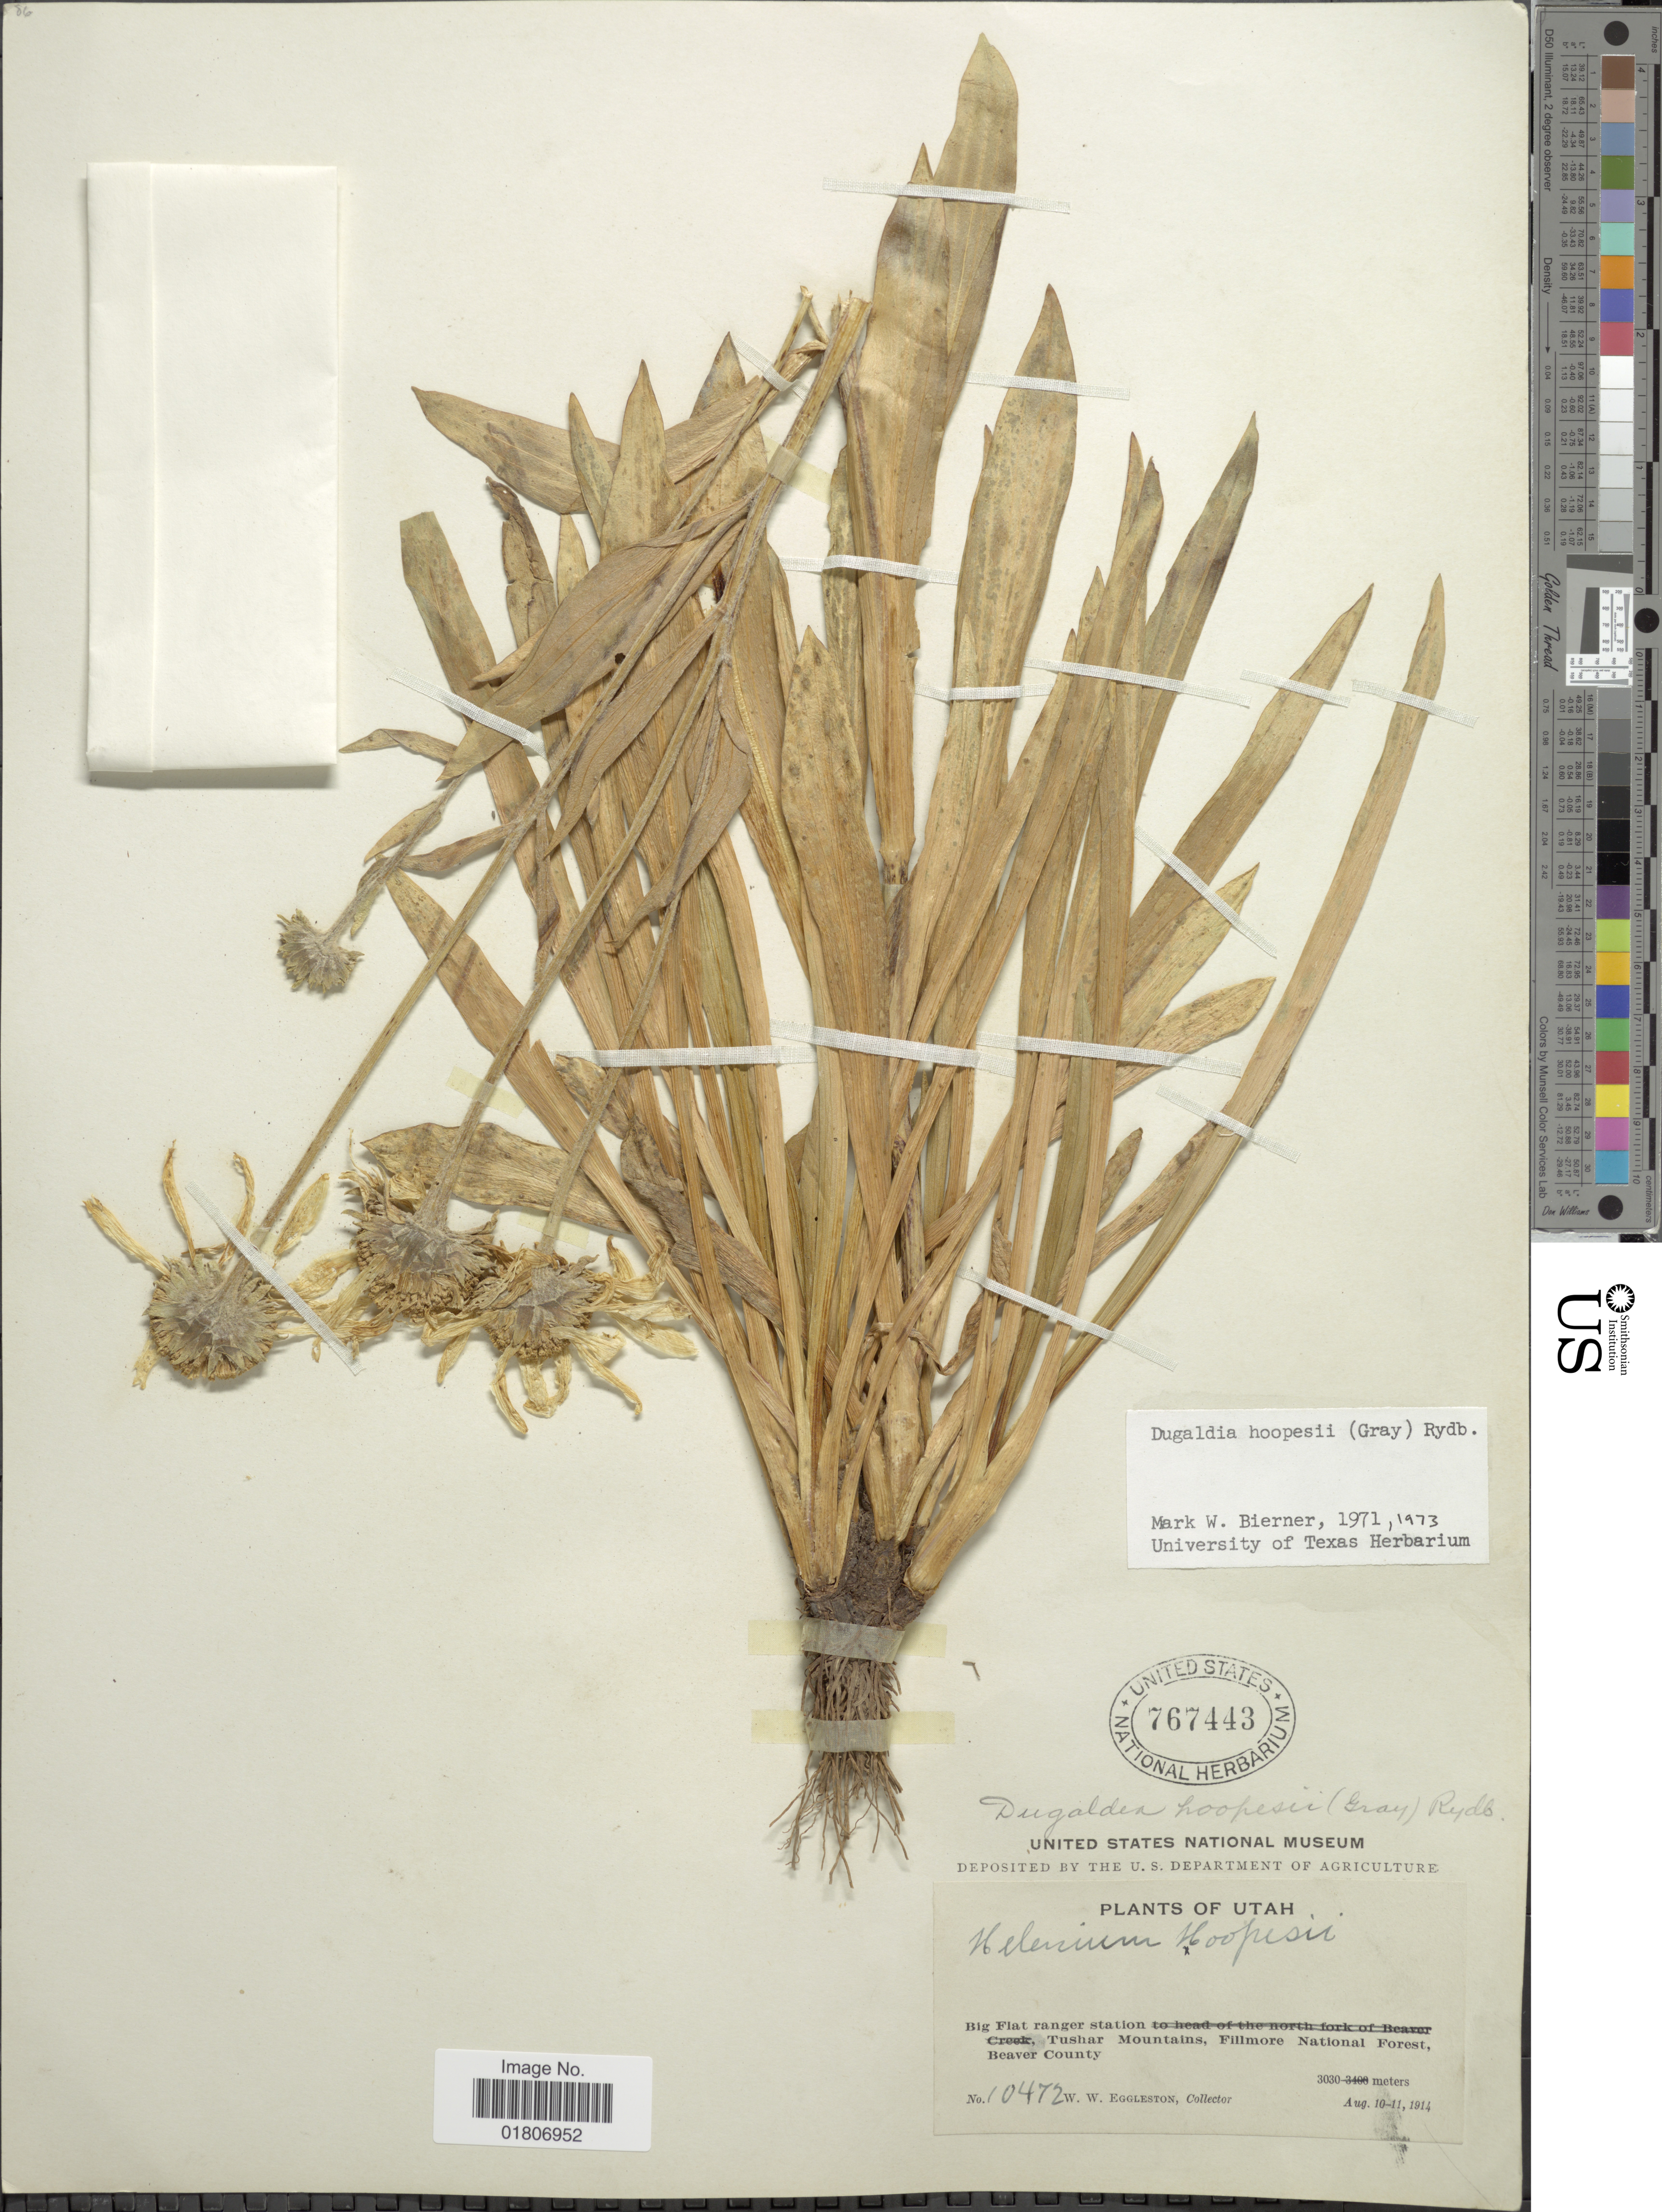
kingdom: Plantae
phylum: Tracheophyta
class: Magnoliopsida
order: Asterales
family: Asteraceae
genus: Dugaldia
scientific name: Dugaldia hoopesii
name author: (A. Gray) Rydb.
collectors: W. W. Eggleston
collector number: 10472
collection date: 1914-08-10/1914-08-11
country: United States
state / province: Utah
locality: Big Flat ranger station, Tushar Mountains, Fillmore National Forest, Beaver County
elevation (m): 3030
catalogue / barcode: US 767443